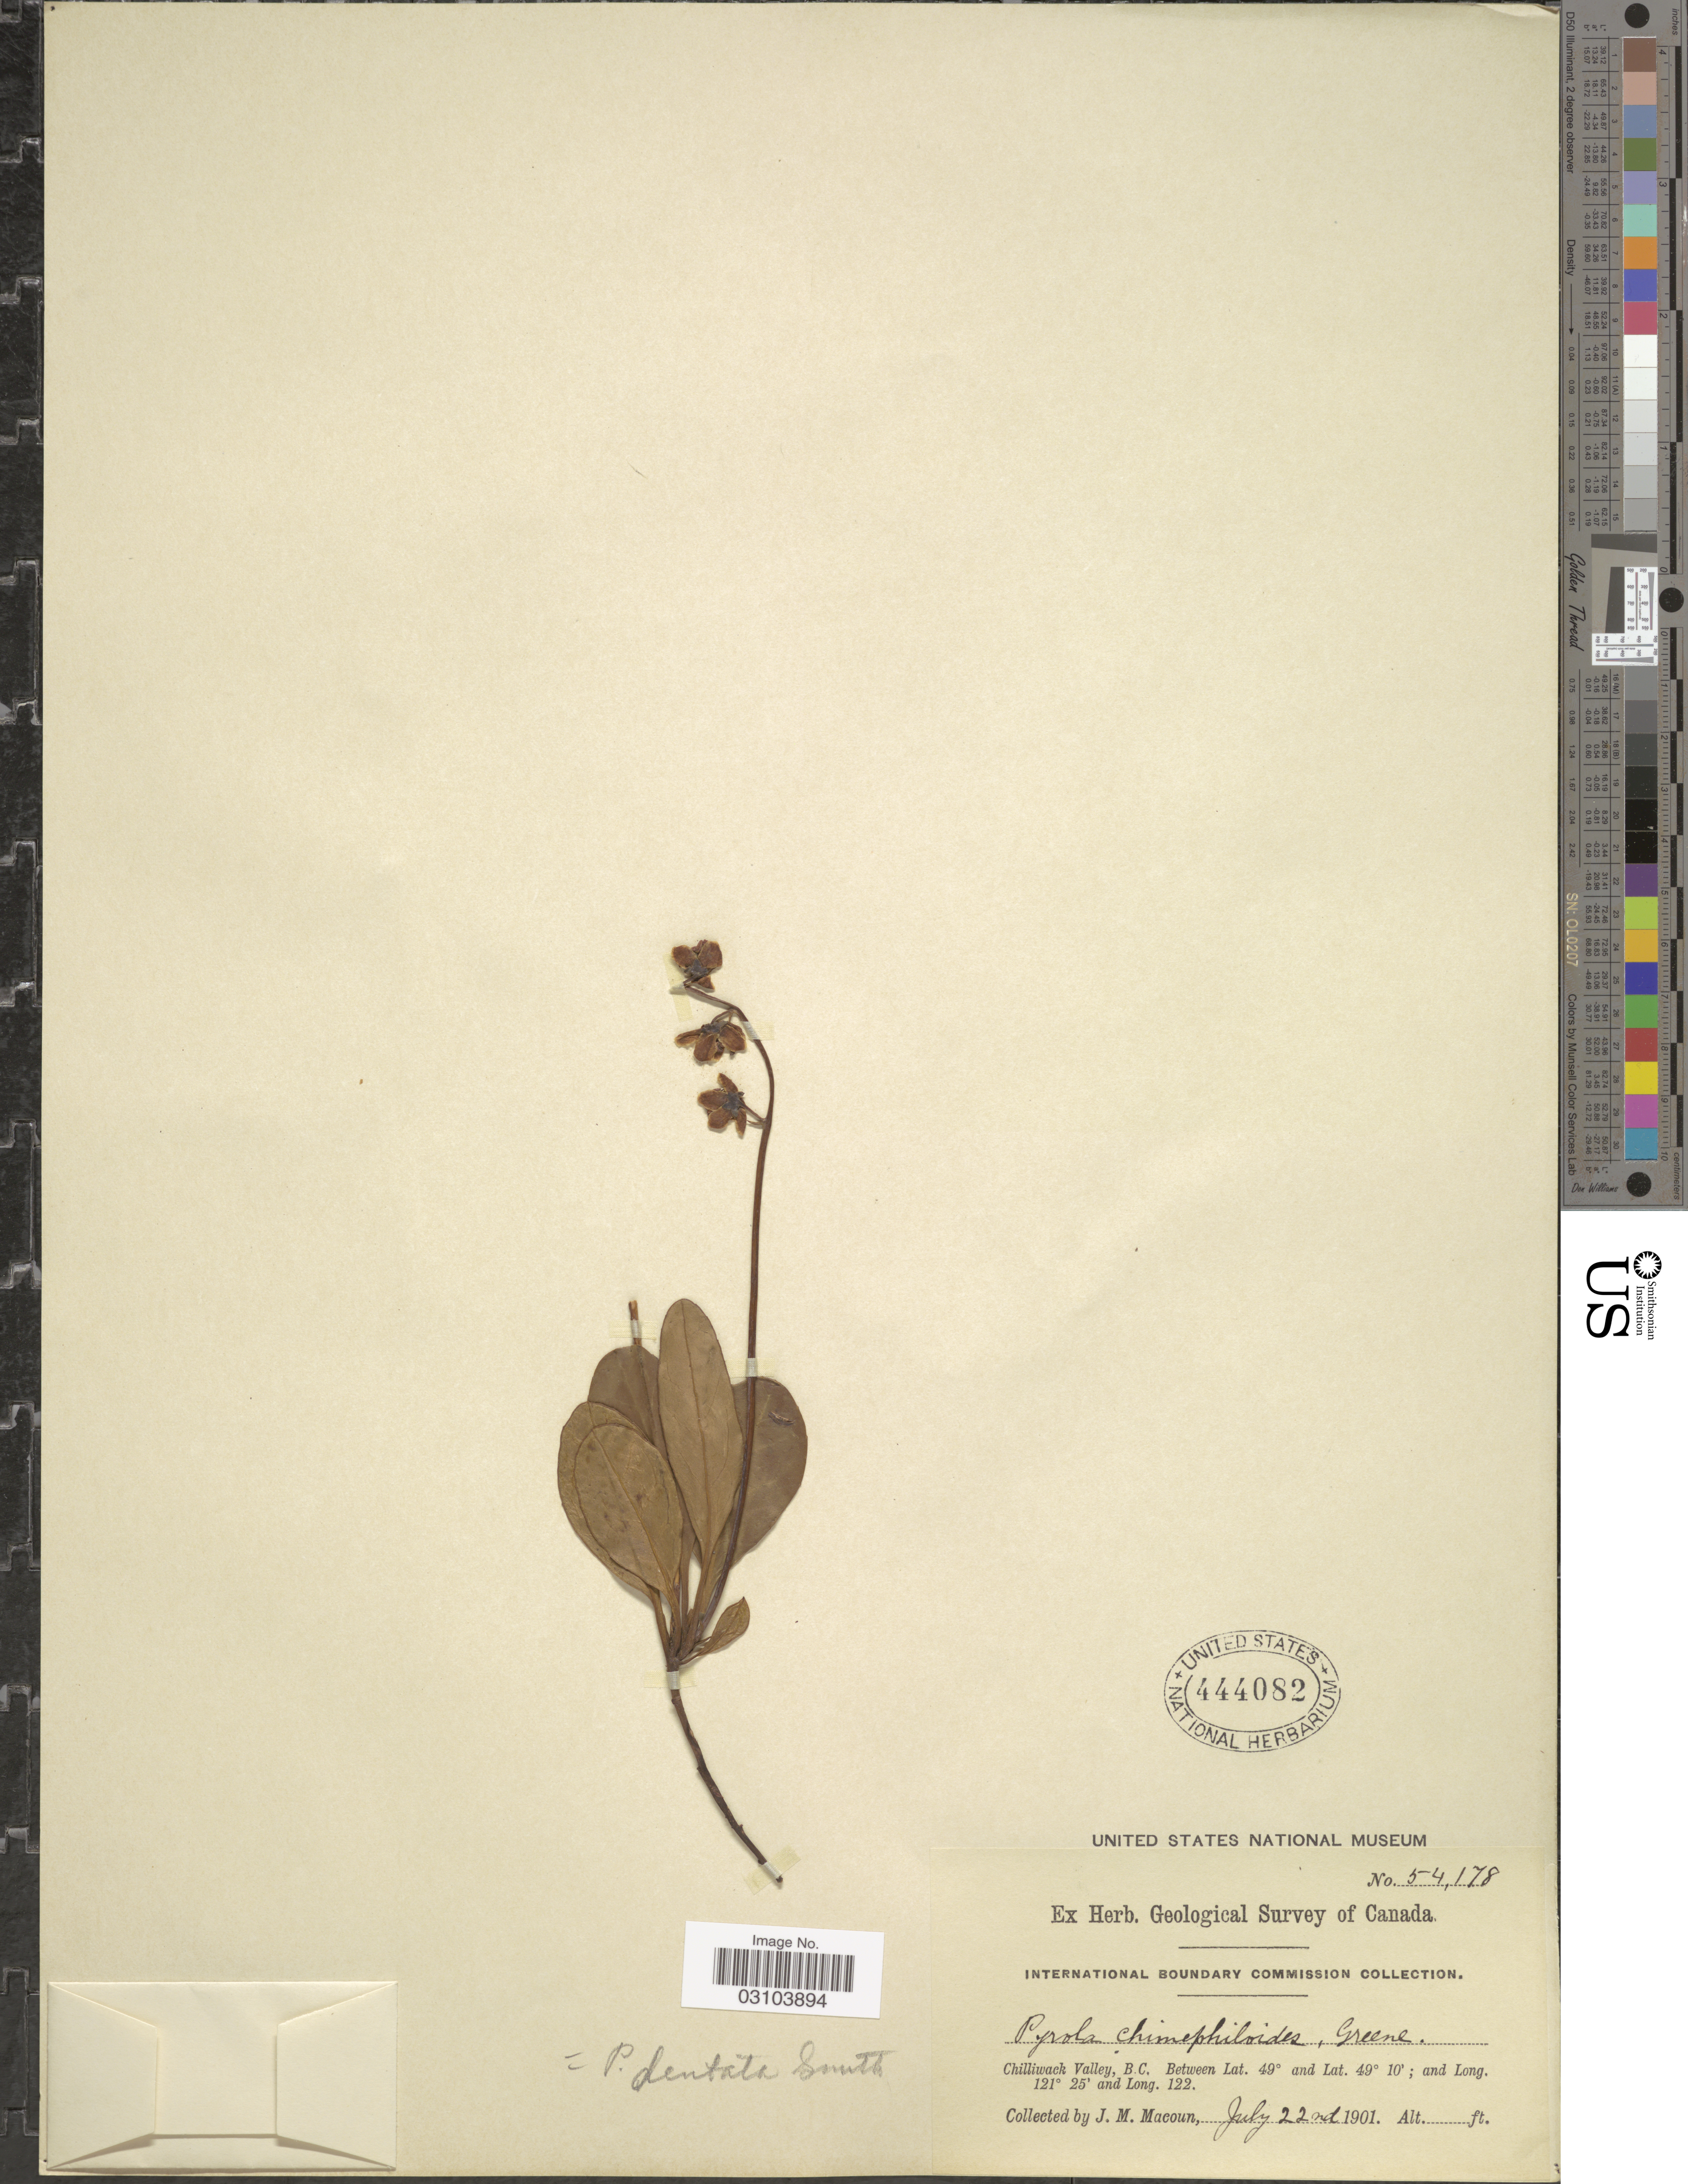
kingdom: Plantae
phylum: Tracheophyta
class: Magnoliopsida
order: Ericales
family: Ericaceae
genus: Pyrola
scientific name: Pyrola dentata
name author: Sm.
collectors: J. M. Macoun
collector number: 54178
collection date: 1901-07-22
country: Canada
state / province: British Columbia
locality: Chilliwack Valley, B. C.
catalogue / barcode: US 444082